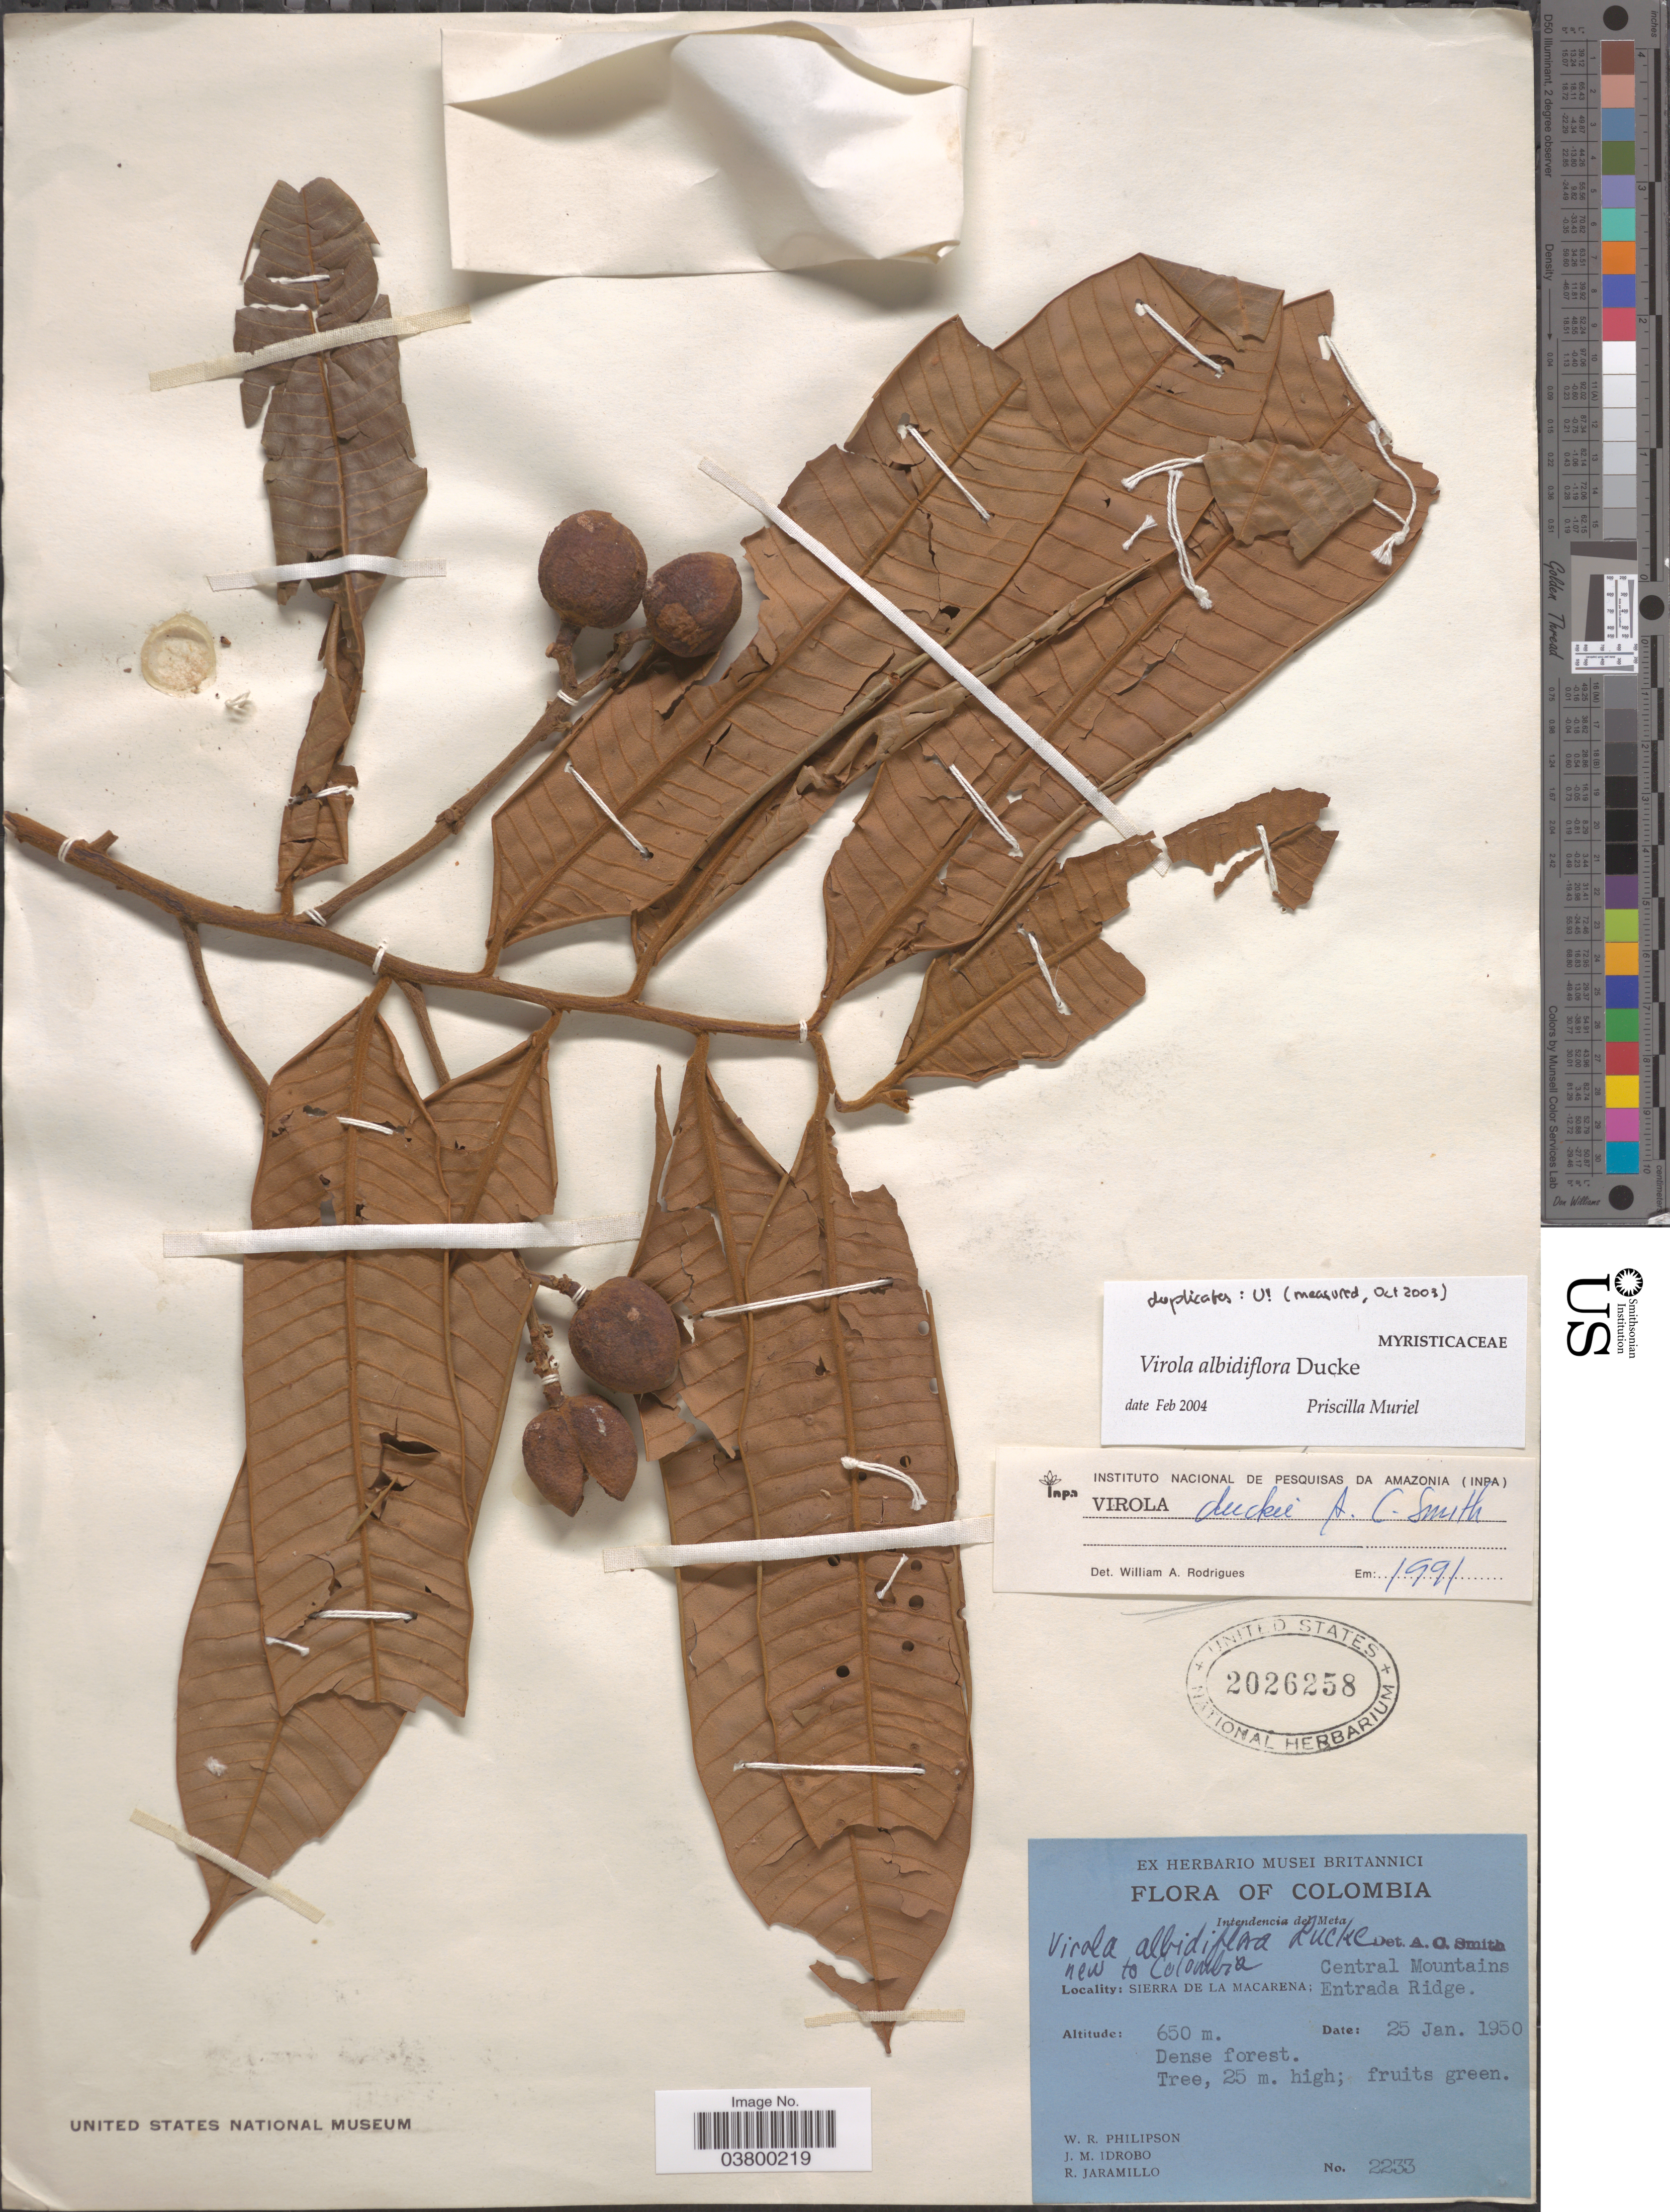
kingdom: Plantae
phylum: Tracheophyta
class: Magnoliopsida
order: Magnoliales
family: Myristicaceae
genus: Virola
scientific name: Virola albidiflora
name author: Ducke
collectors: W. R. Philipson, J. M. Idrobo & R. Jaramillo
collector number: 2233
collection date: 1950-01-25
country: Colombia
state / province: Meta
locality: Intendencia del Meta. Sierra de La Macarena: Central Mountains, Entrada Ridge.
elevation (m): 650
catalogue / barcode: US 2026258